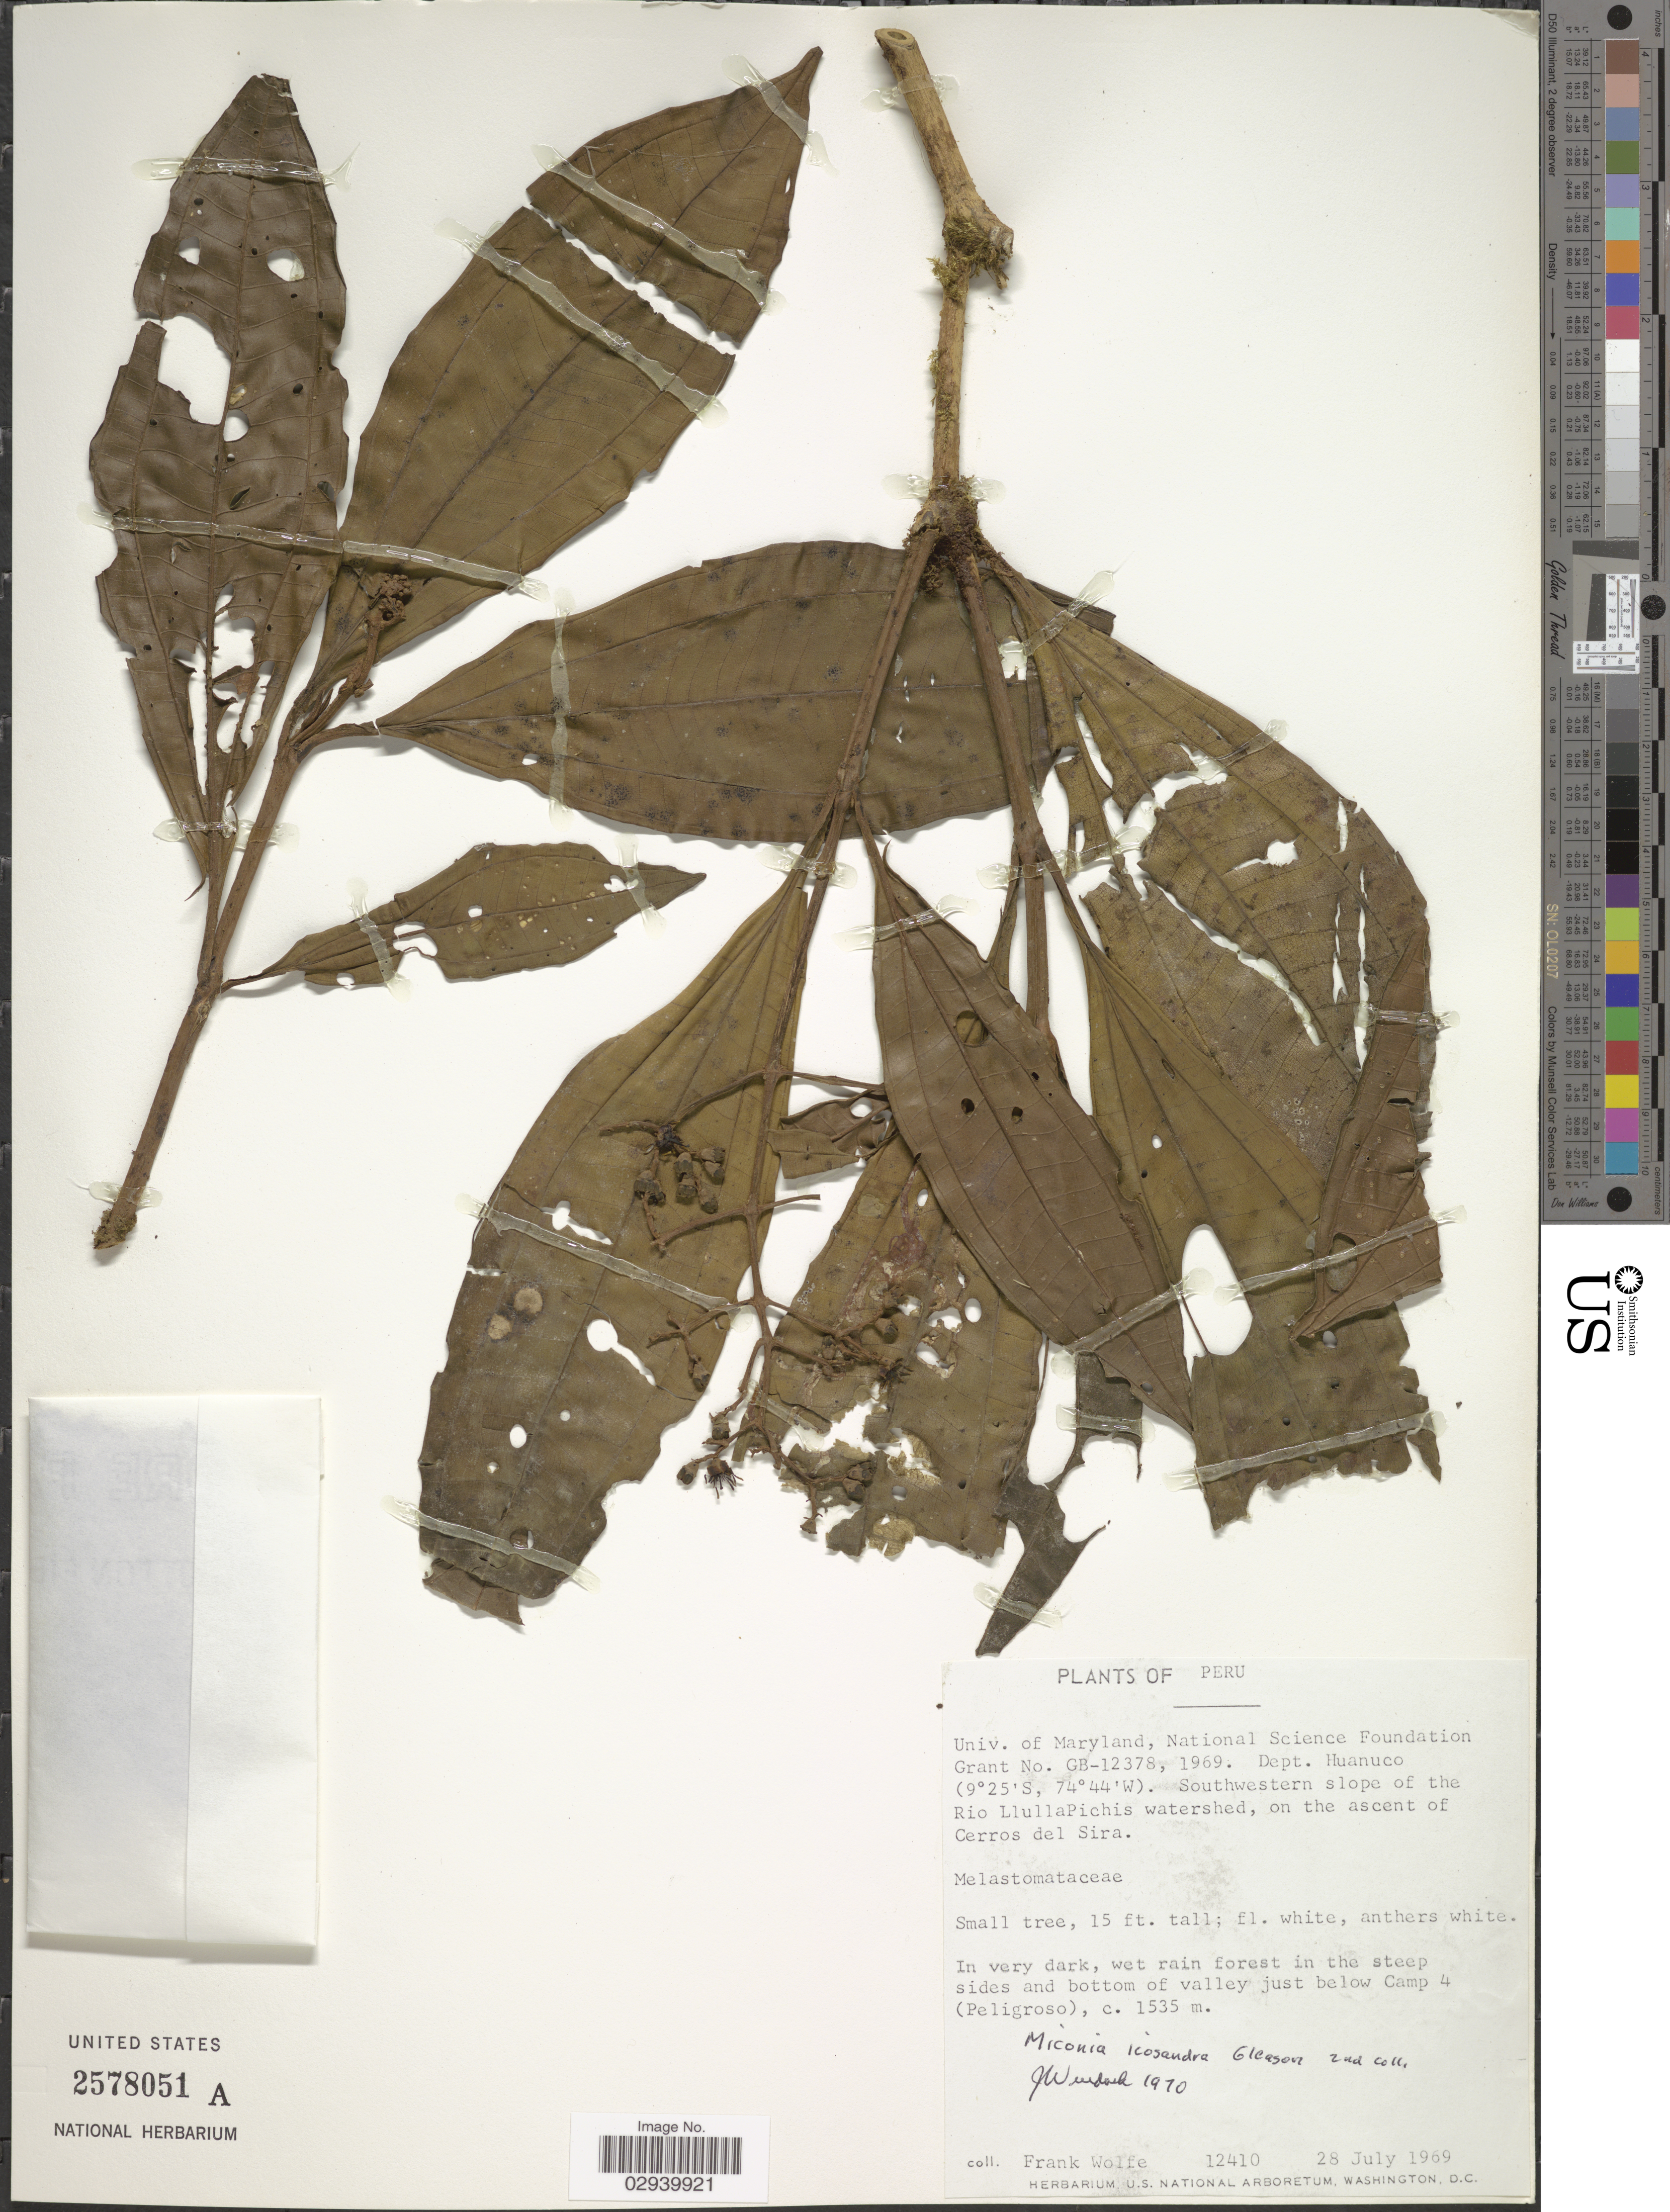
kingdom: Plantae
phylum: Tracheophyta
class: Magnoliopsida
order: Myrtales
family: Melastomataceae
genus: Miconia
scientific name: Miconia icosandra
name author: Gleason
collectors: F. Wolfe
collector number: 12410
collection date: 1969-07-28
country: Peru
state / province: Huánuco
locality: Dept. Huanuco. Southwestern slope of the Rio LlullaPichis watershed, on the ascent of Cerros del Sira.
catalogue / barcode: US 2578051A